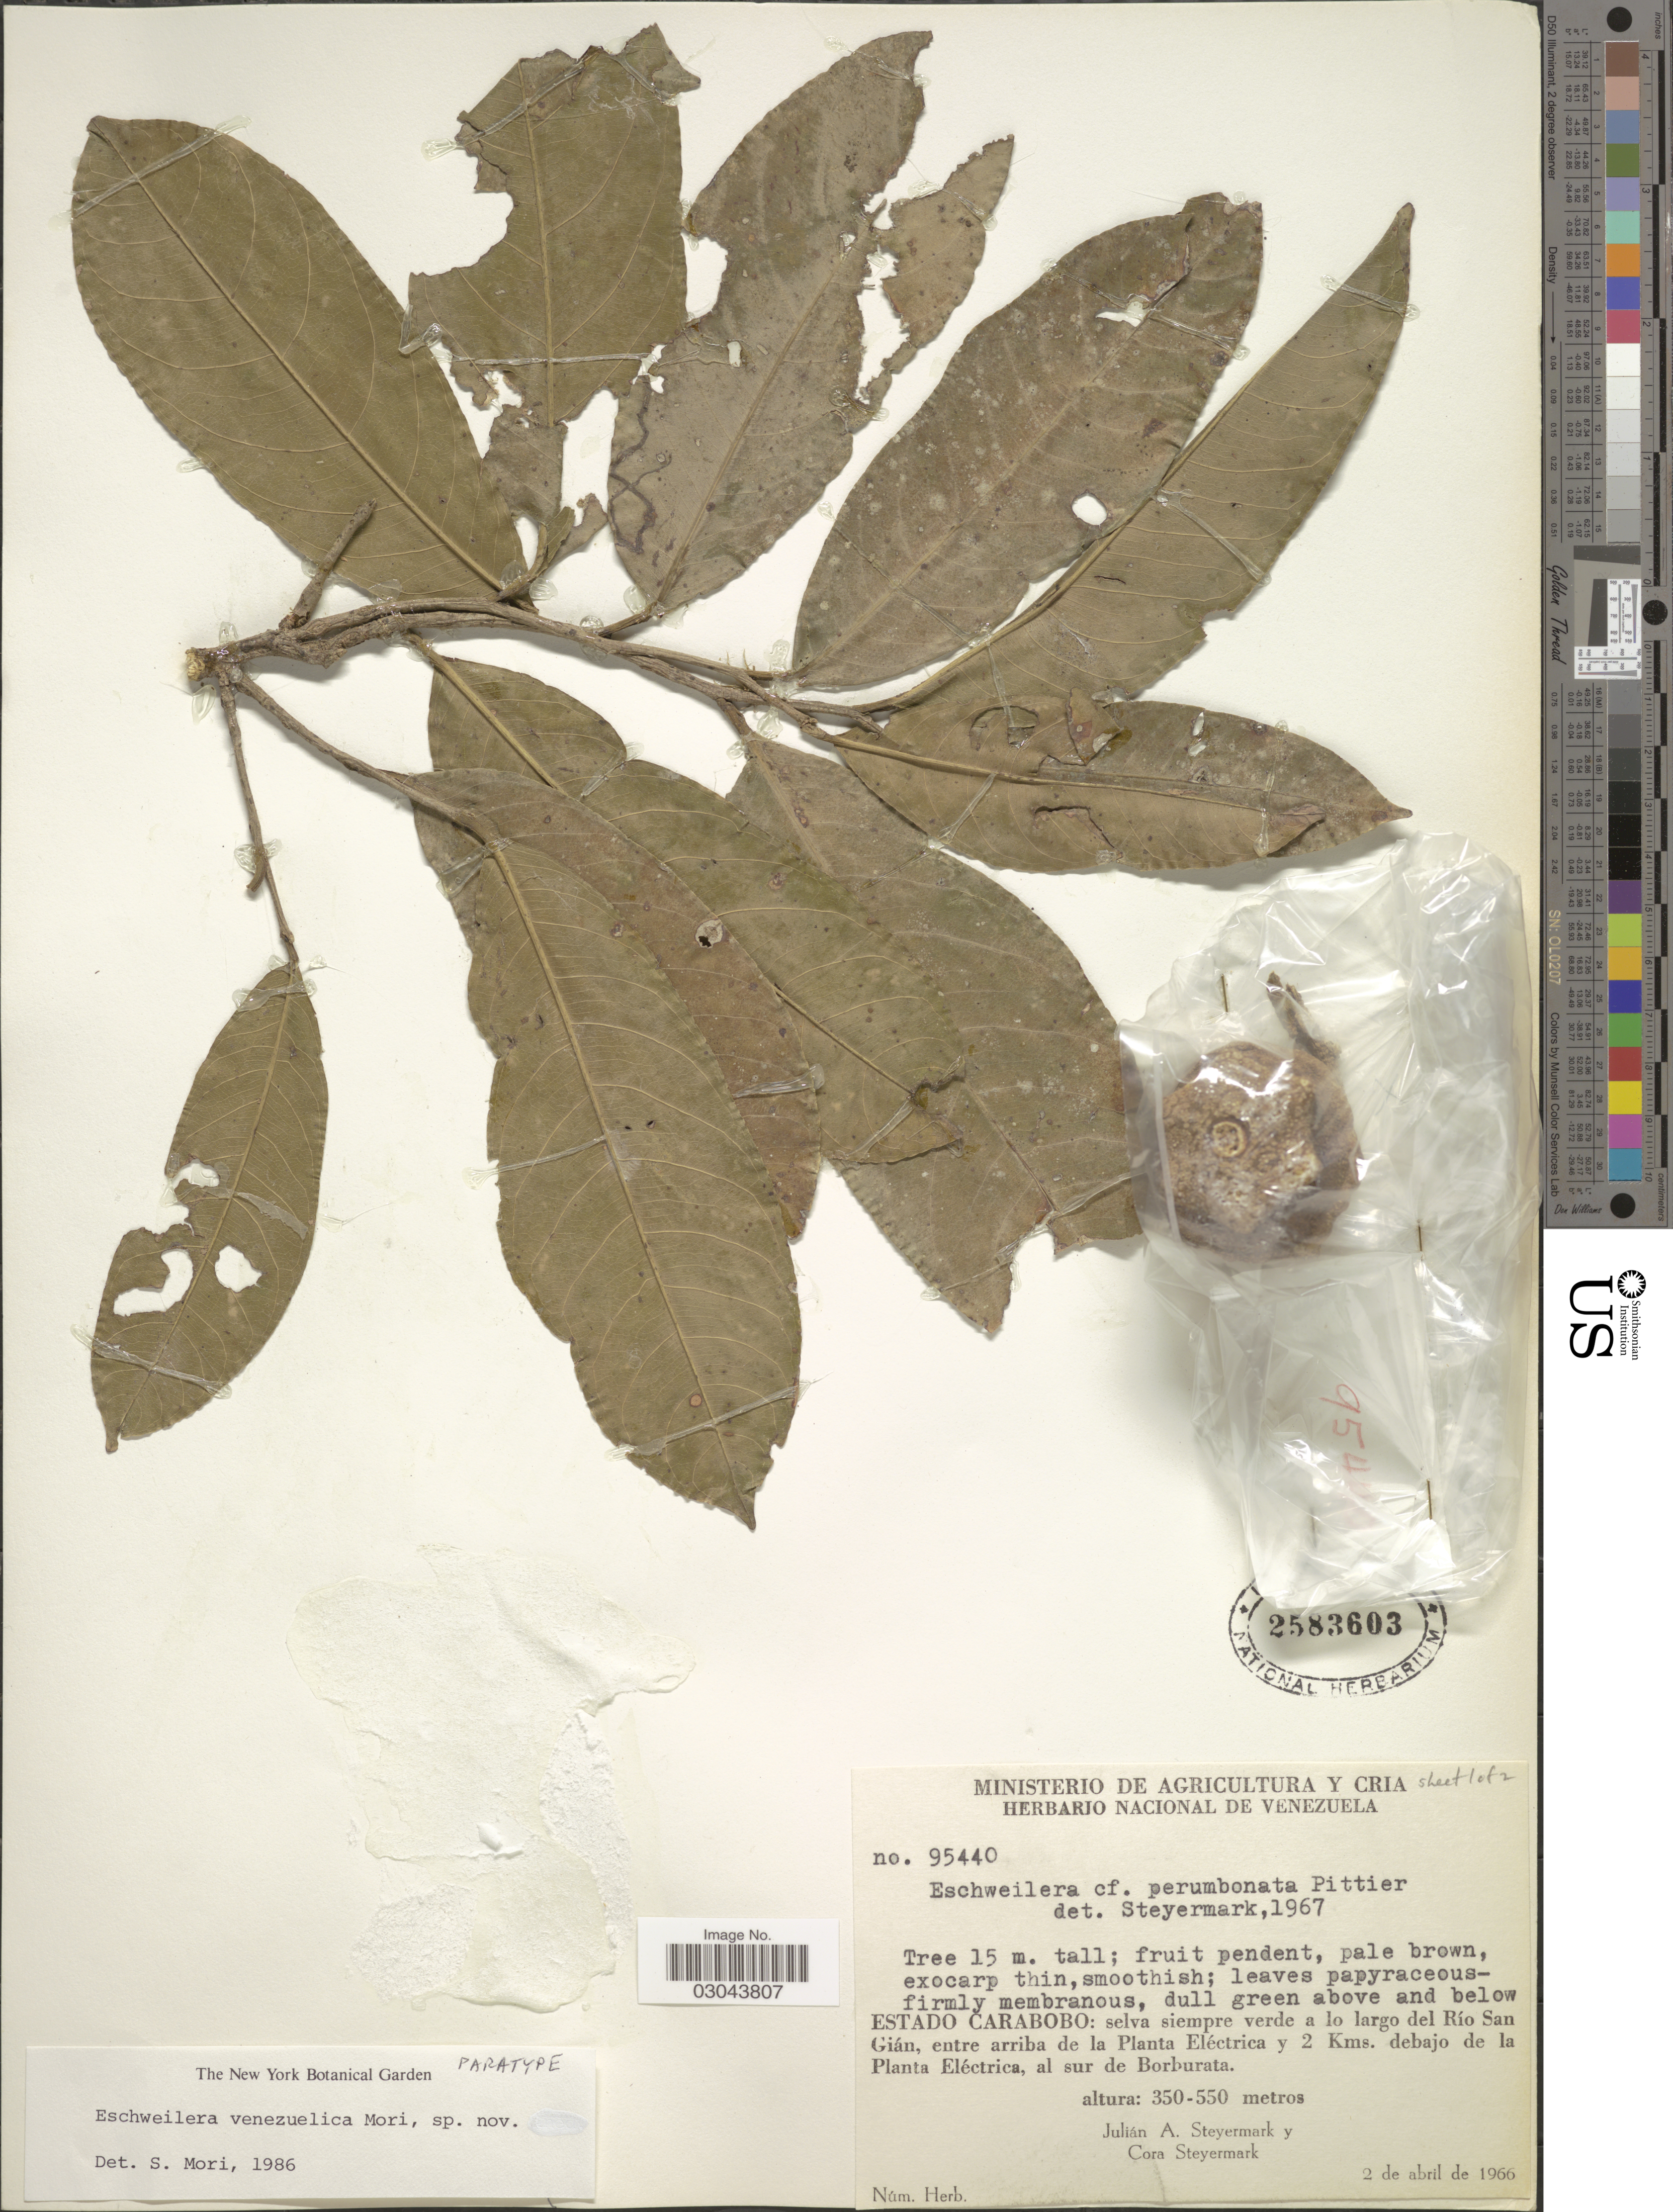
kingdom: Plantae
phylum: Tracheophyta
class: Magnoliopsida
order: Ericales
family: Lecythidaceae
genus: Eschweilera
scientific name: Eschweilera venezuelica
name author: S.A. Mori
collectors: J. Steyermark & C. Steyermark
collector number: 95440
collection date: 1966-04-02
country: Venezuela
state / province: Carabobo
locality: Selva siempre verde a lo largo del Río San Gián, entre arriba de la Planta Eléctrica y 2 Kms. debajo de la Planta Eléctrica, al sur de Borburata.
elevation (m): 350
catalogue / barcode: US 2583603